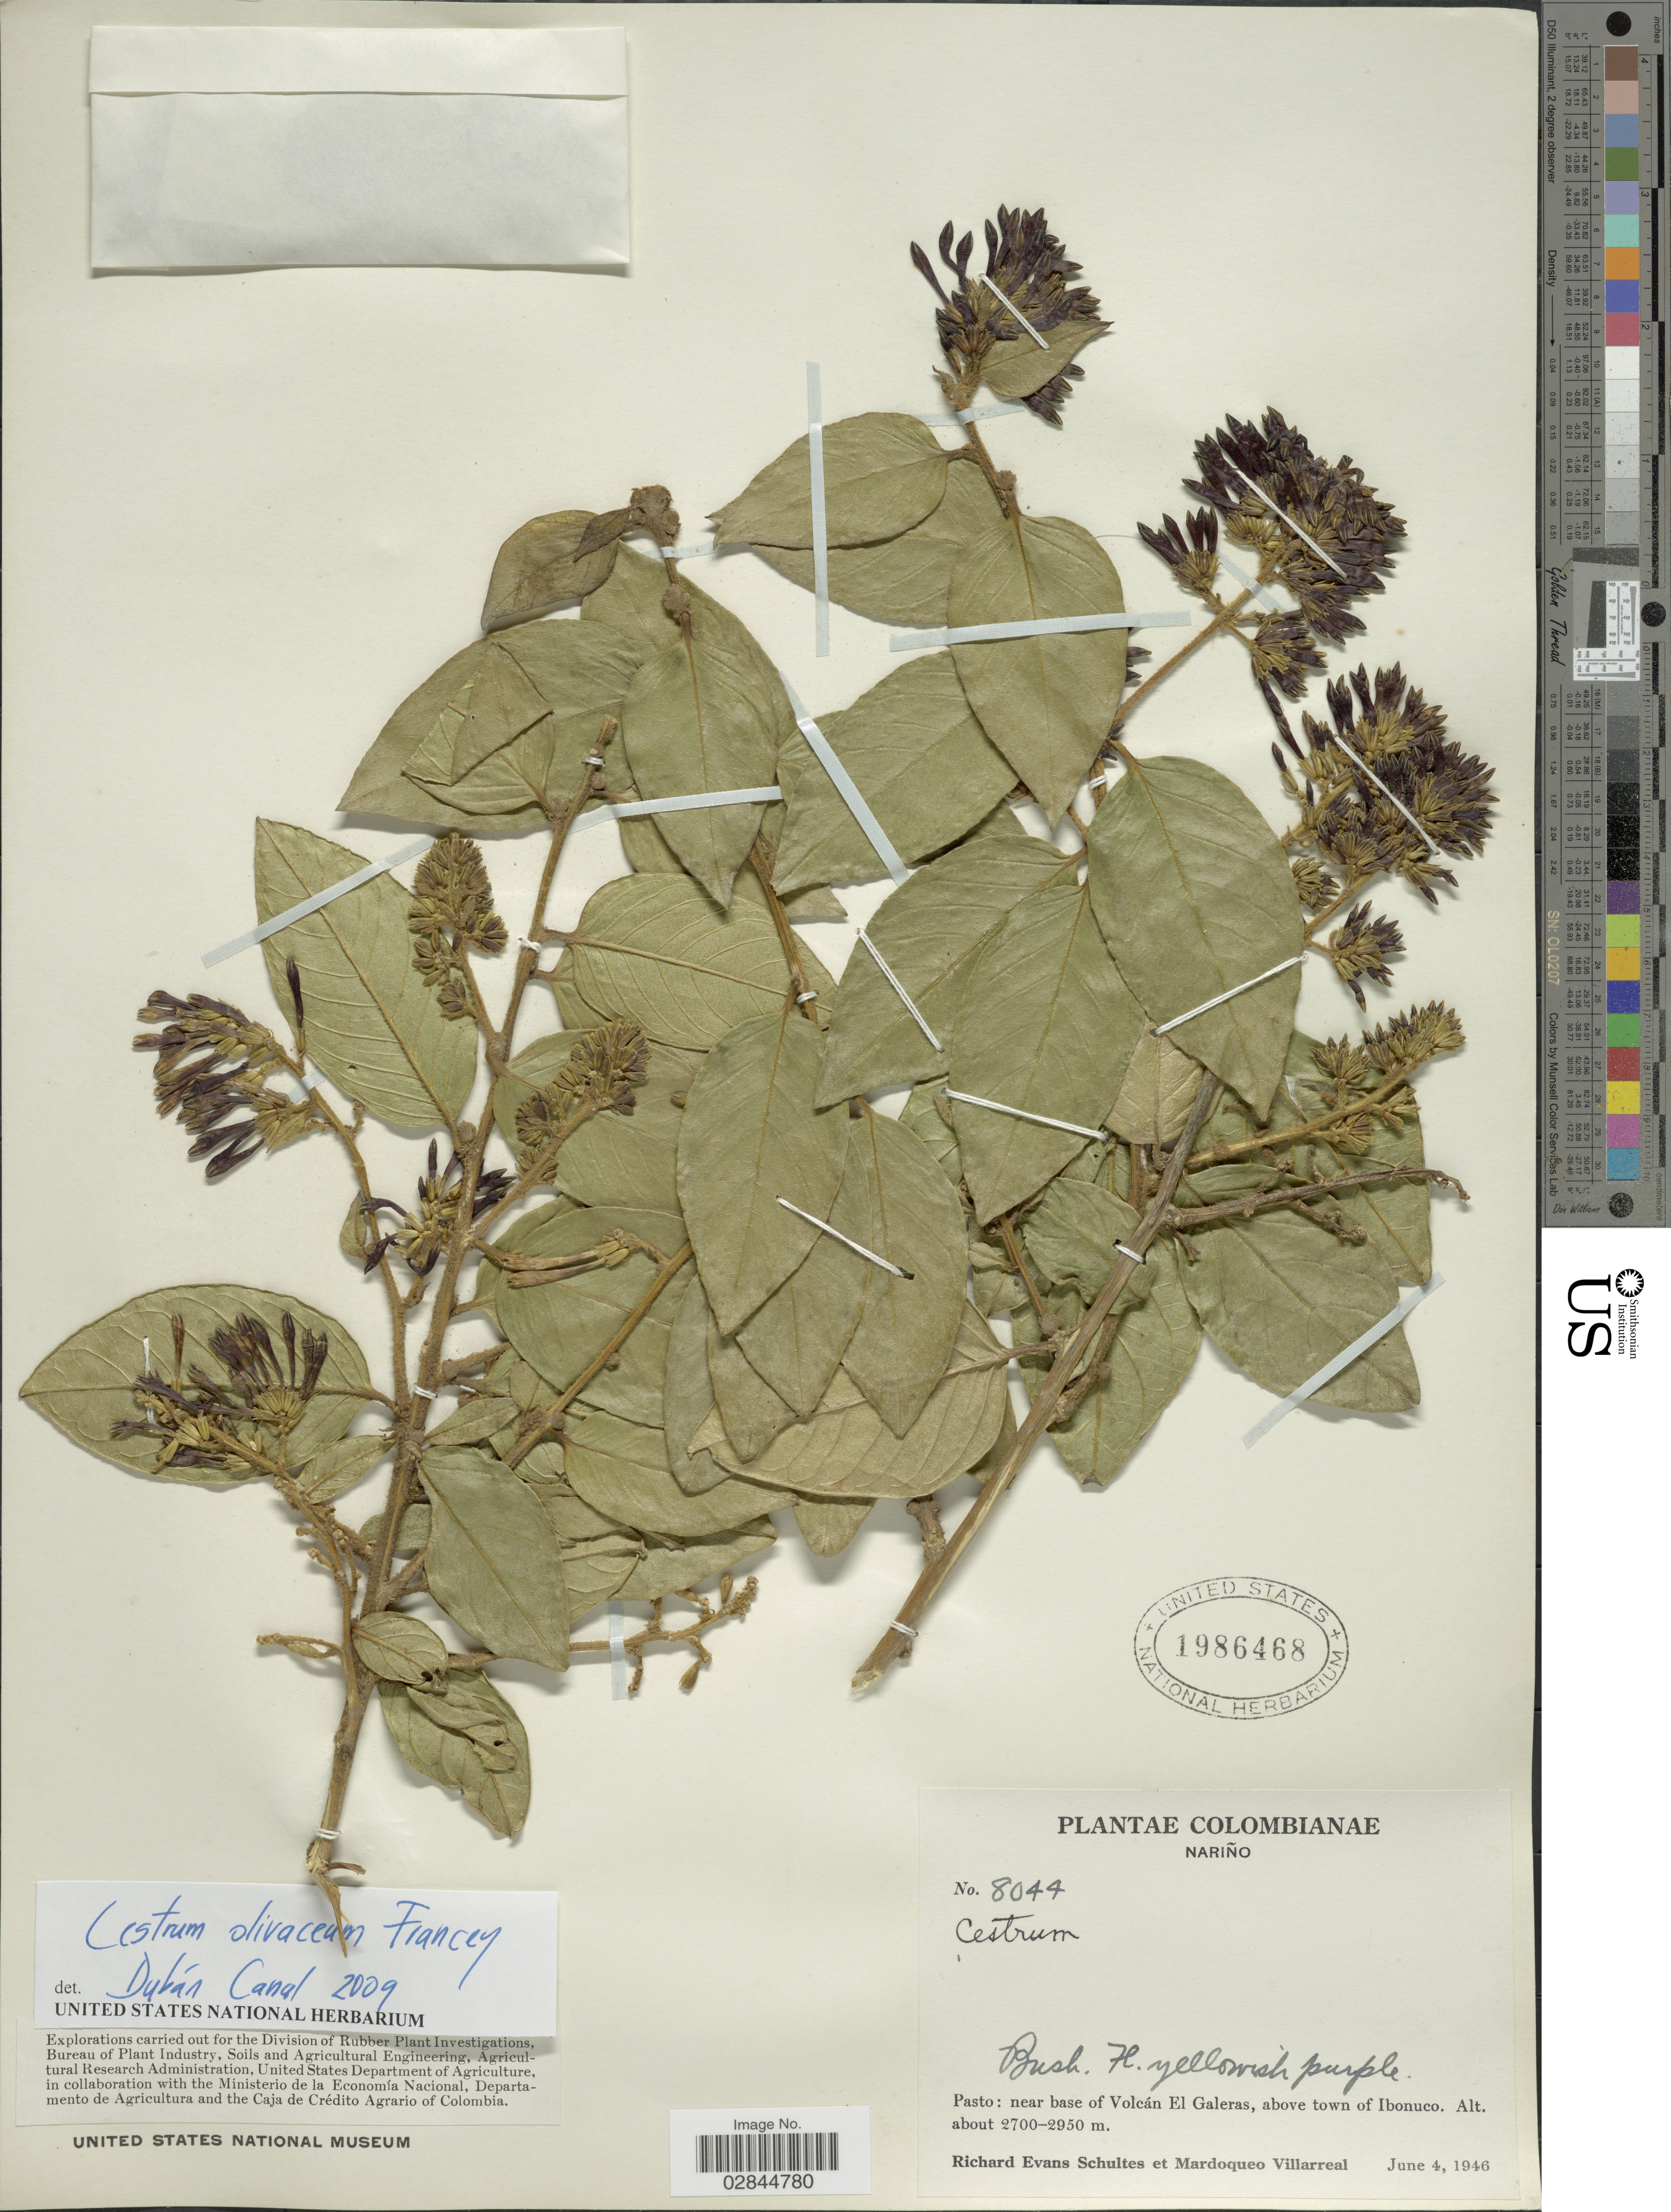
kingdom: Plantae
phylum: Tracheophyta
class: Magnoliopsida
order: Solanales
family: Solanaceae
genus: Cestrum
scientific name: Cestrum olivaceum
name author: Francey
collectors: R. E. Schultes & M. Villareal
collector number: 8044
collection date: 1946-06-04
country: Colombia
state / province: Nariño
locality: Pasto: near base of Volcán El Galeras, above town of Ibonuco.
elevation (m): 2700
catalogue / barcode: US 1986468